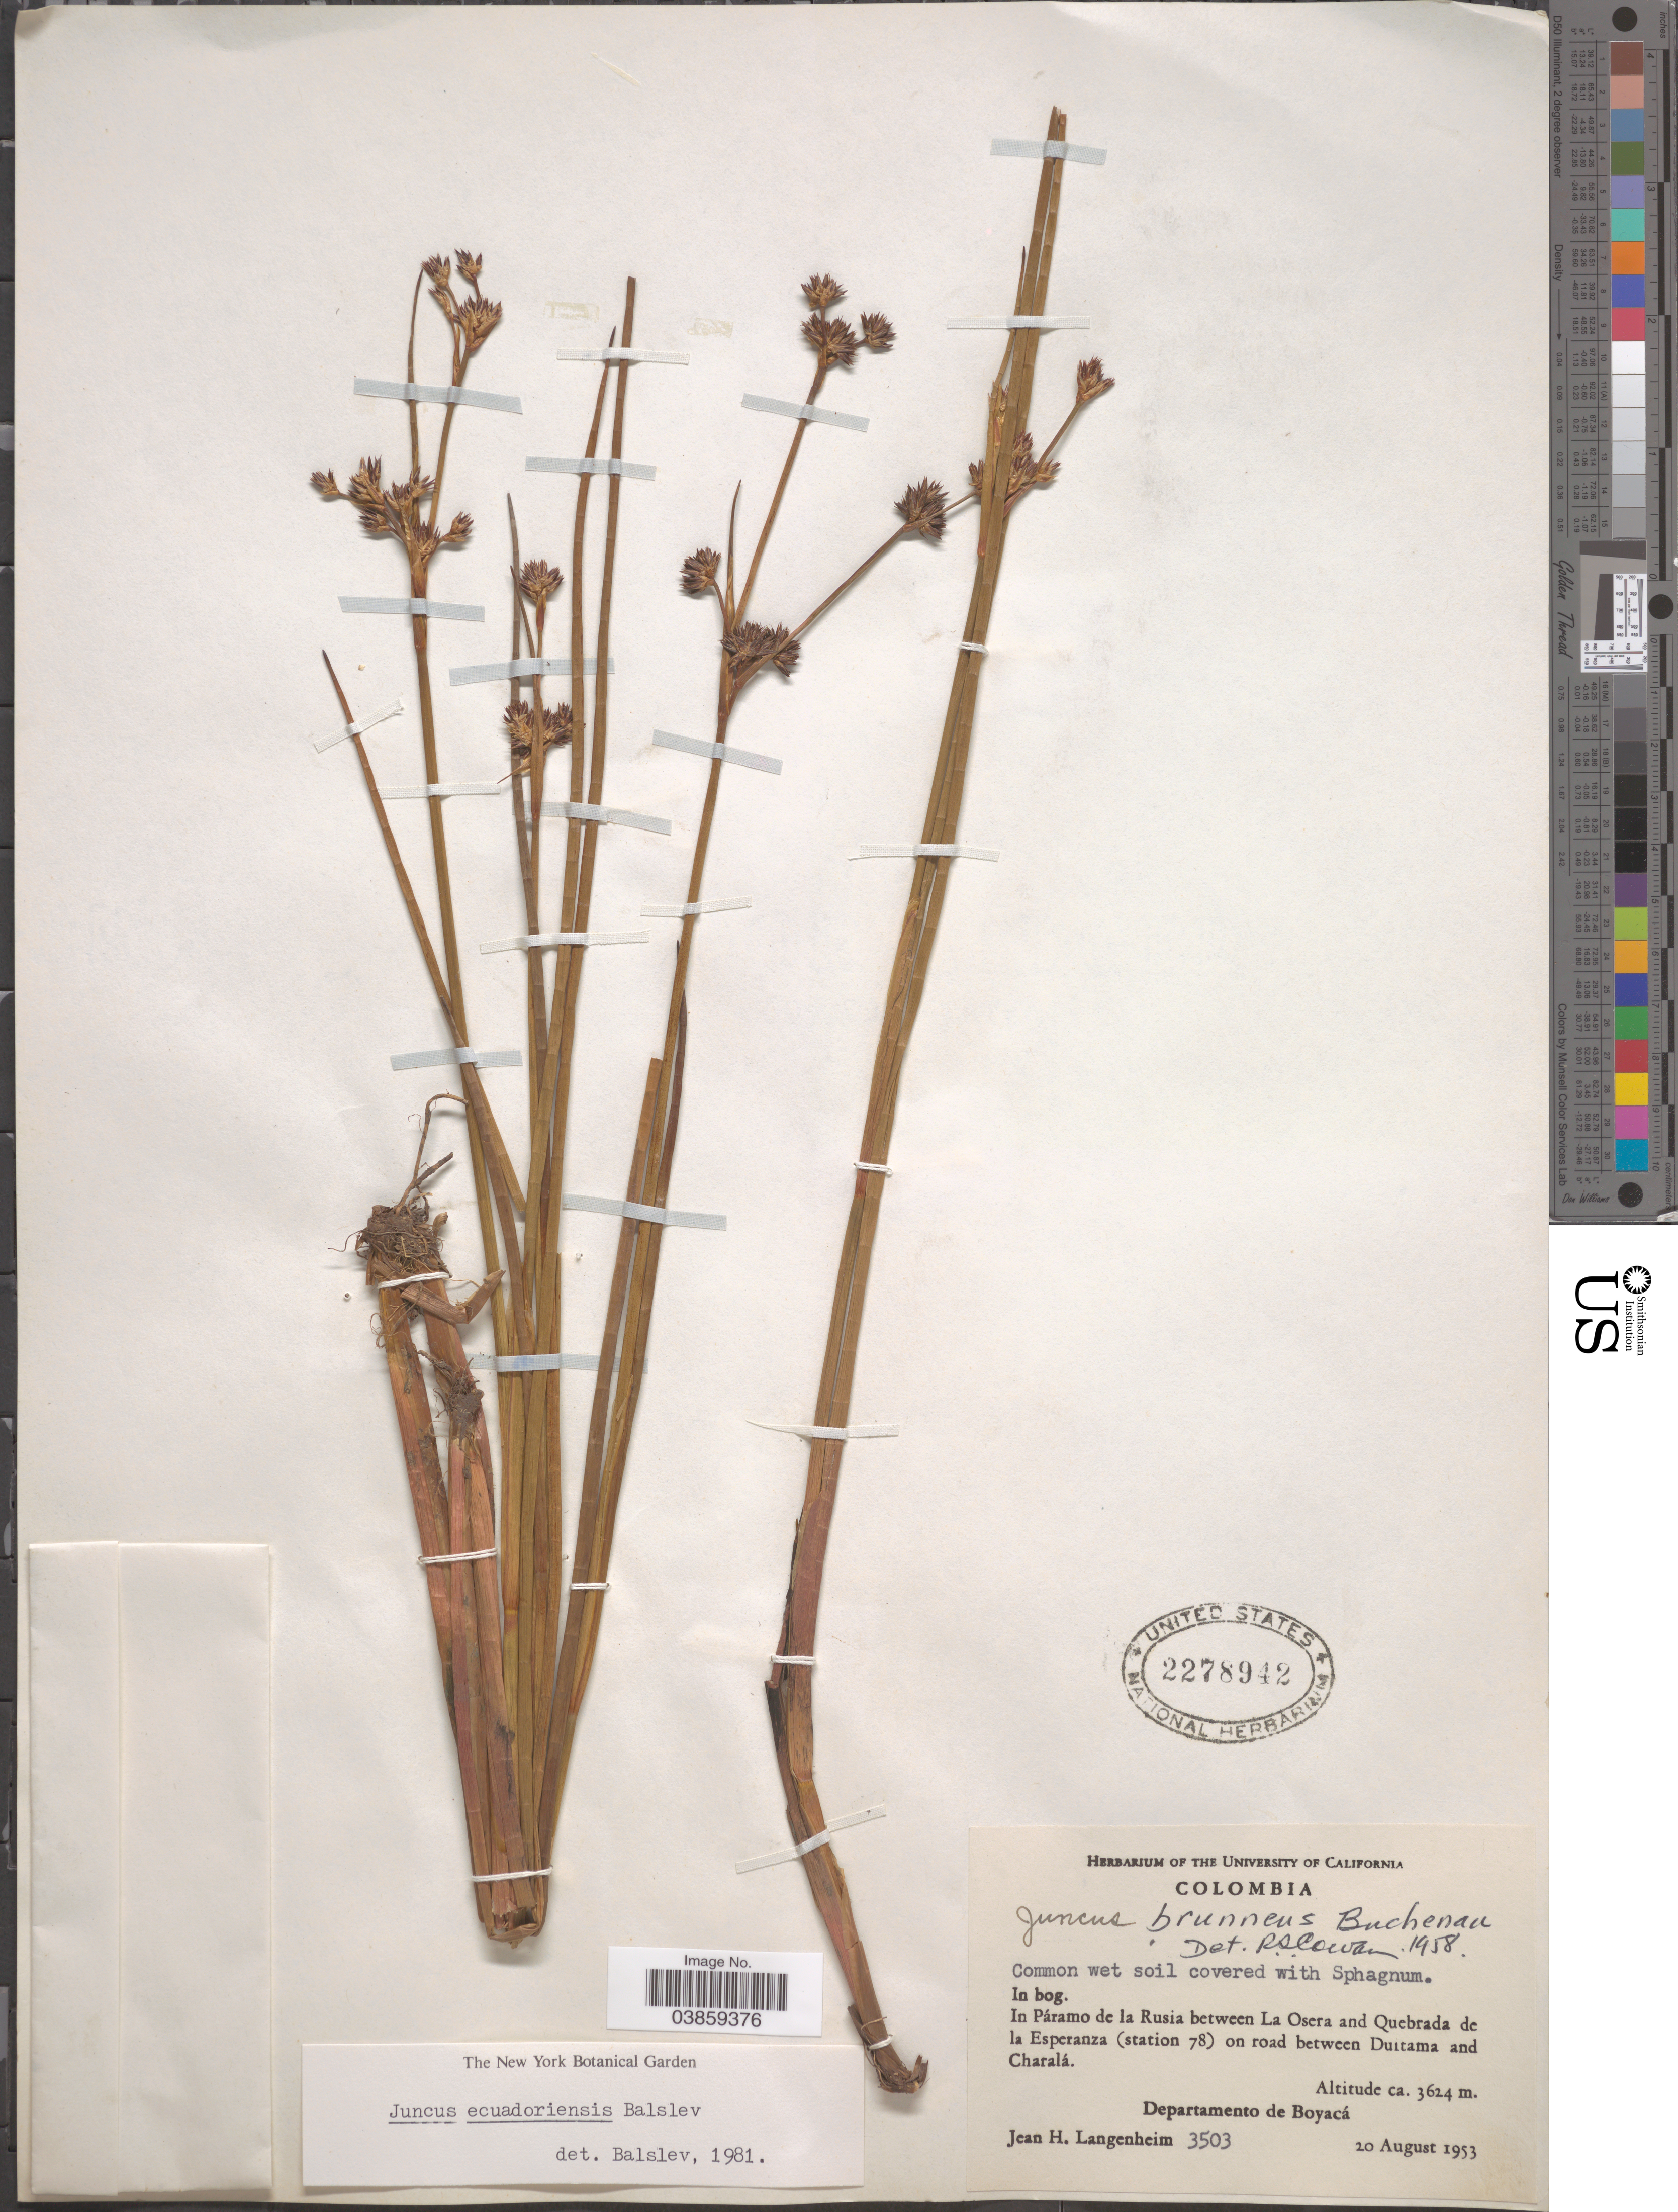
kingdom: Plantae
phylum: Tracheophyta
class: Liliopsida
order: Poales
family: Juncaceae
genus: Juncus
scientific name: Juncus ecuadoriensis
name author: Balslev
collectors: J. H. Langenheim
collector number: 3503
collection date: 1953-08-20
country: Colombia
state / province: Boyacá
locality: In Páramo de la Rusia between La Osera and Quebrada de la Esperanza (station 78) on road between Duitama and Charalá. Departamento de Boyacá.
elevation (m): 3624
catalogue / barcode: US 2278942